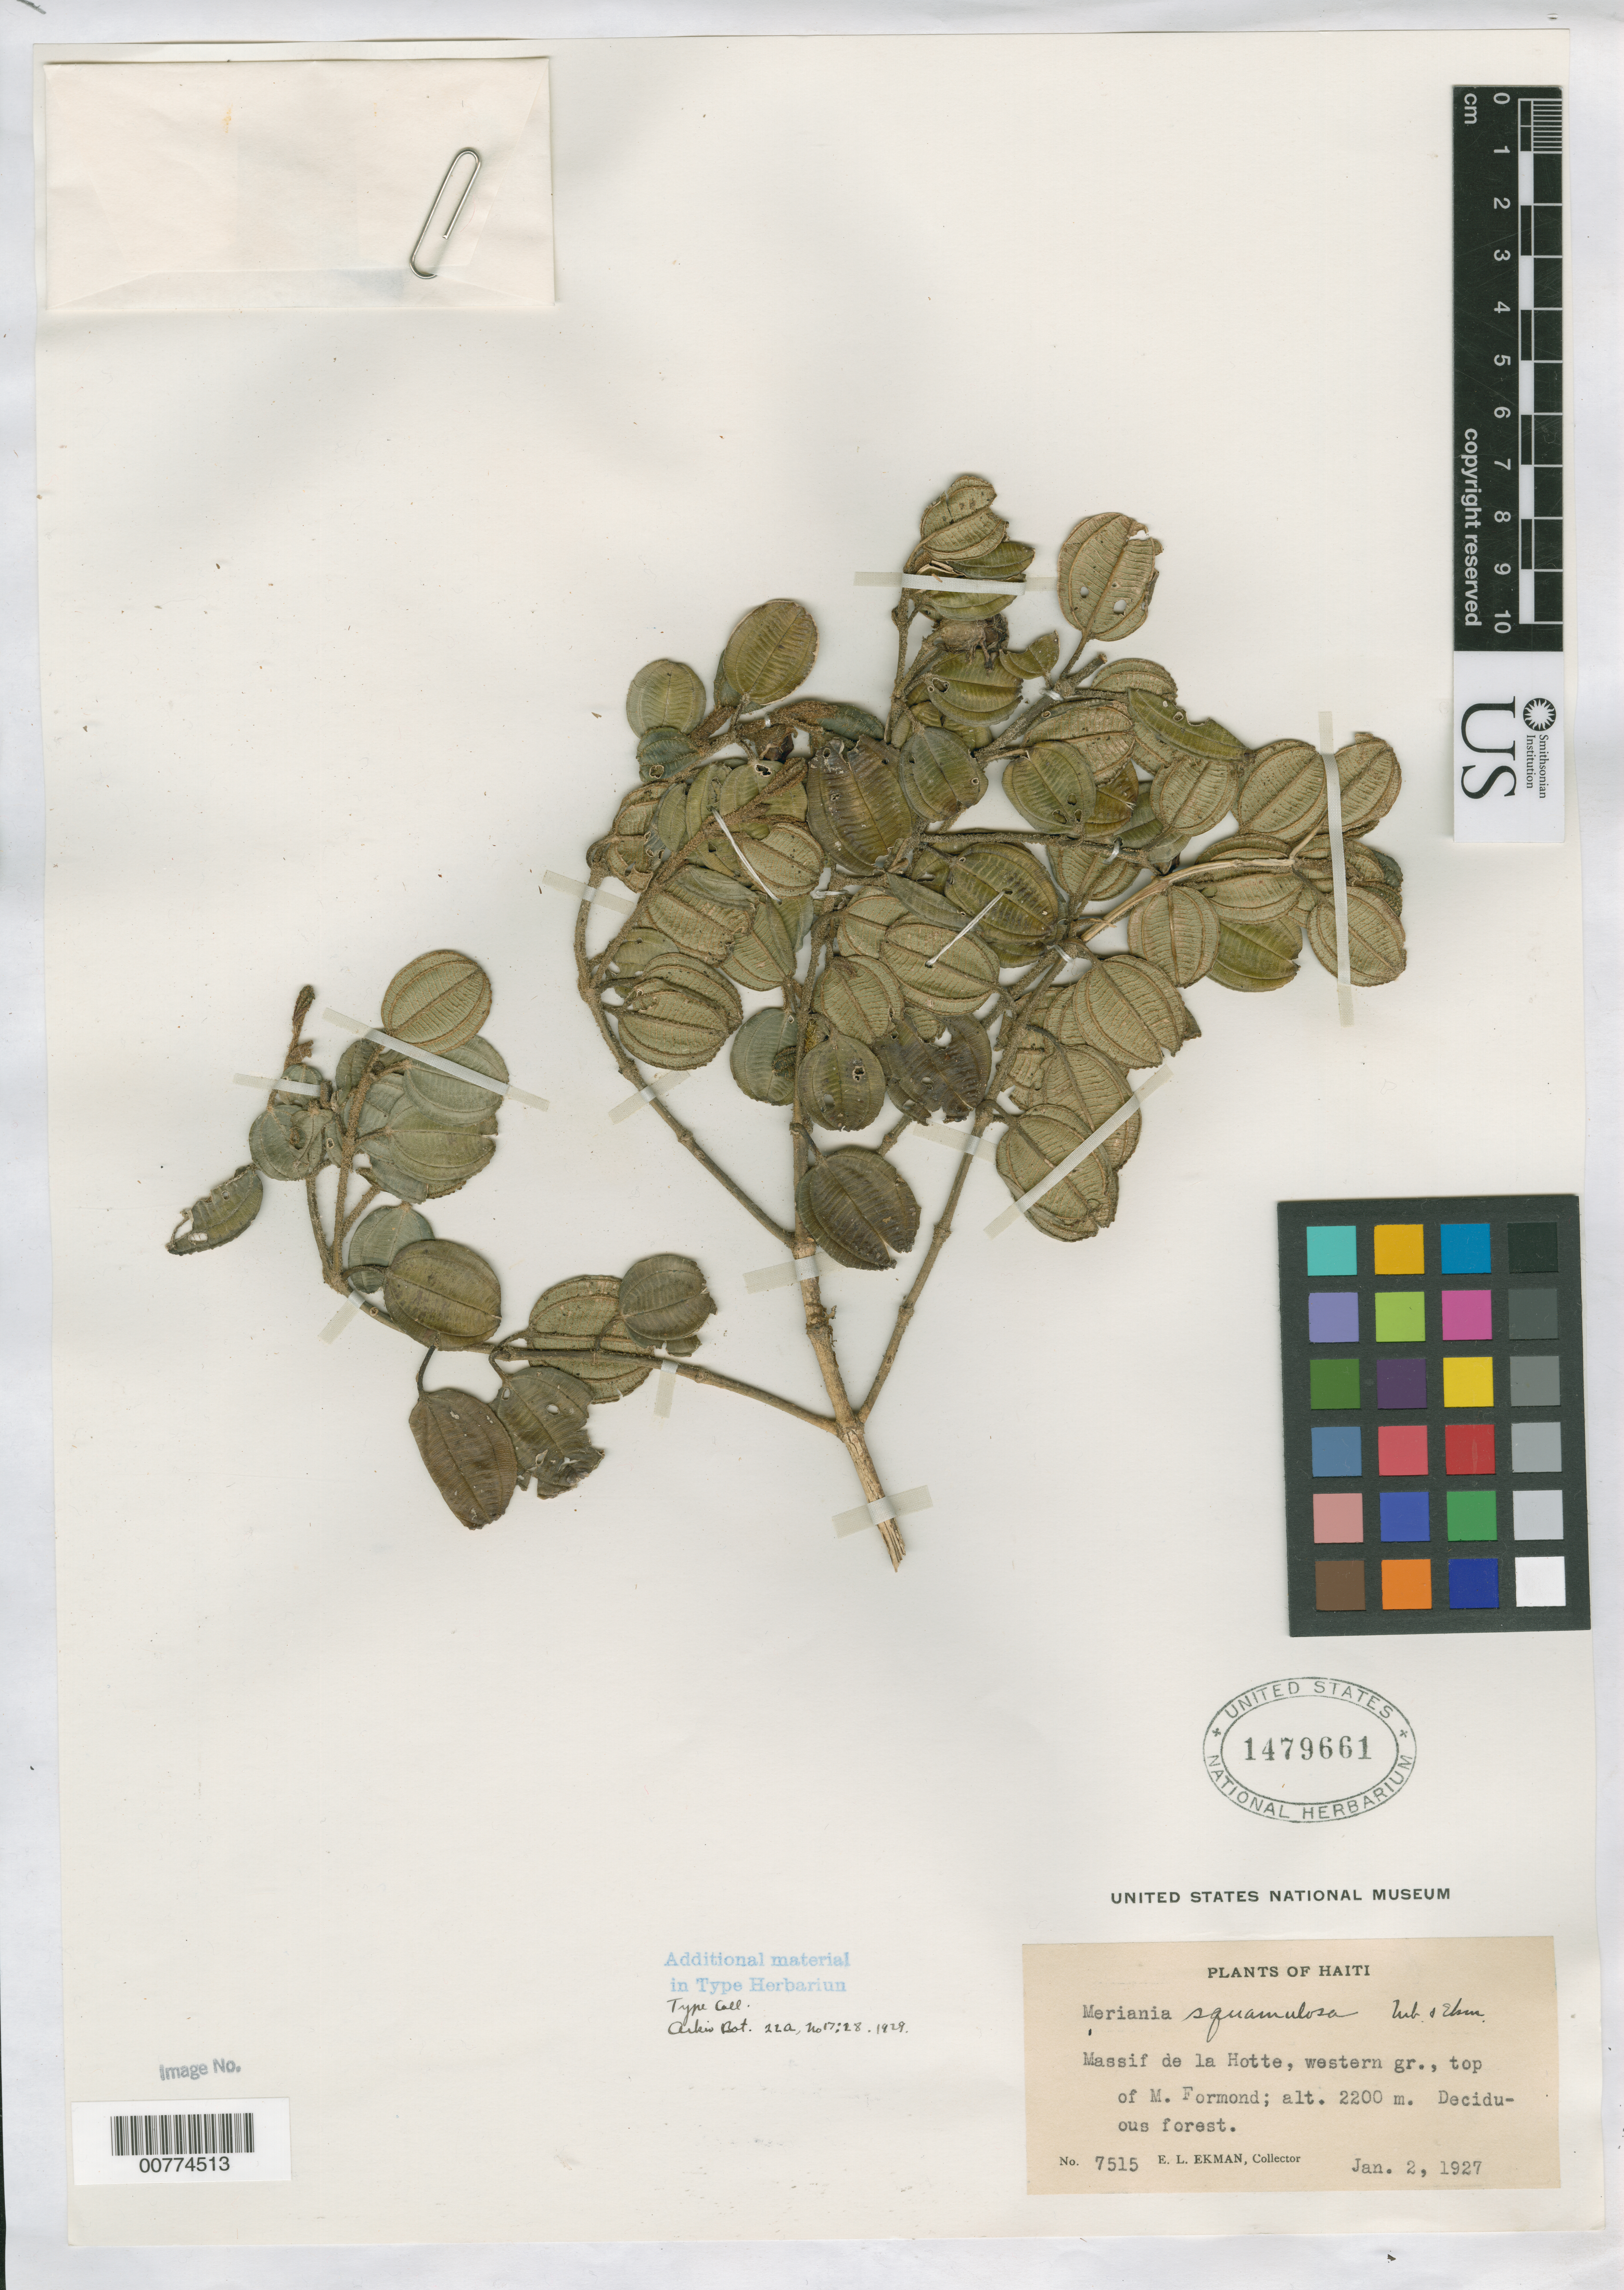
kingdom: Plantae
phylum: Tracheophyta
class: Magnoliopsida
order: Myrtales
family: Melastomataceae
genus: Meriania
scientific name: Meriania squamulosa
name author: Urb. & Ekman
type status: Isotype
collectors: E. L. Ekman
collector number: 7515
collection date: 1927-01-02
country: Haiti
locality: Massif de la Hotte, western gr., top of Mt. Formond.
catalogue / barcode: US 1479661